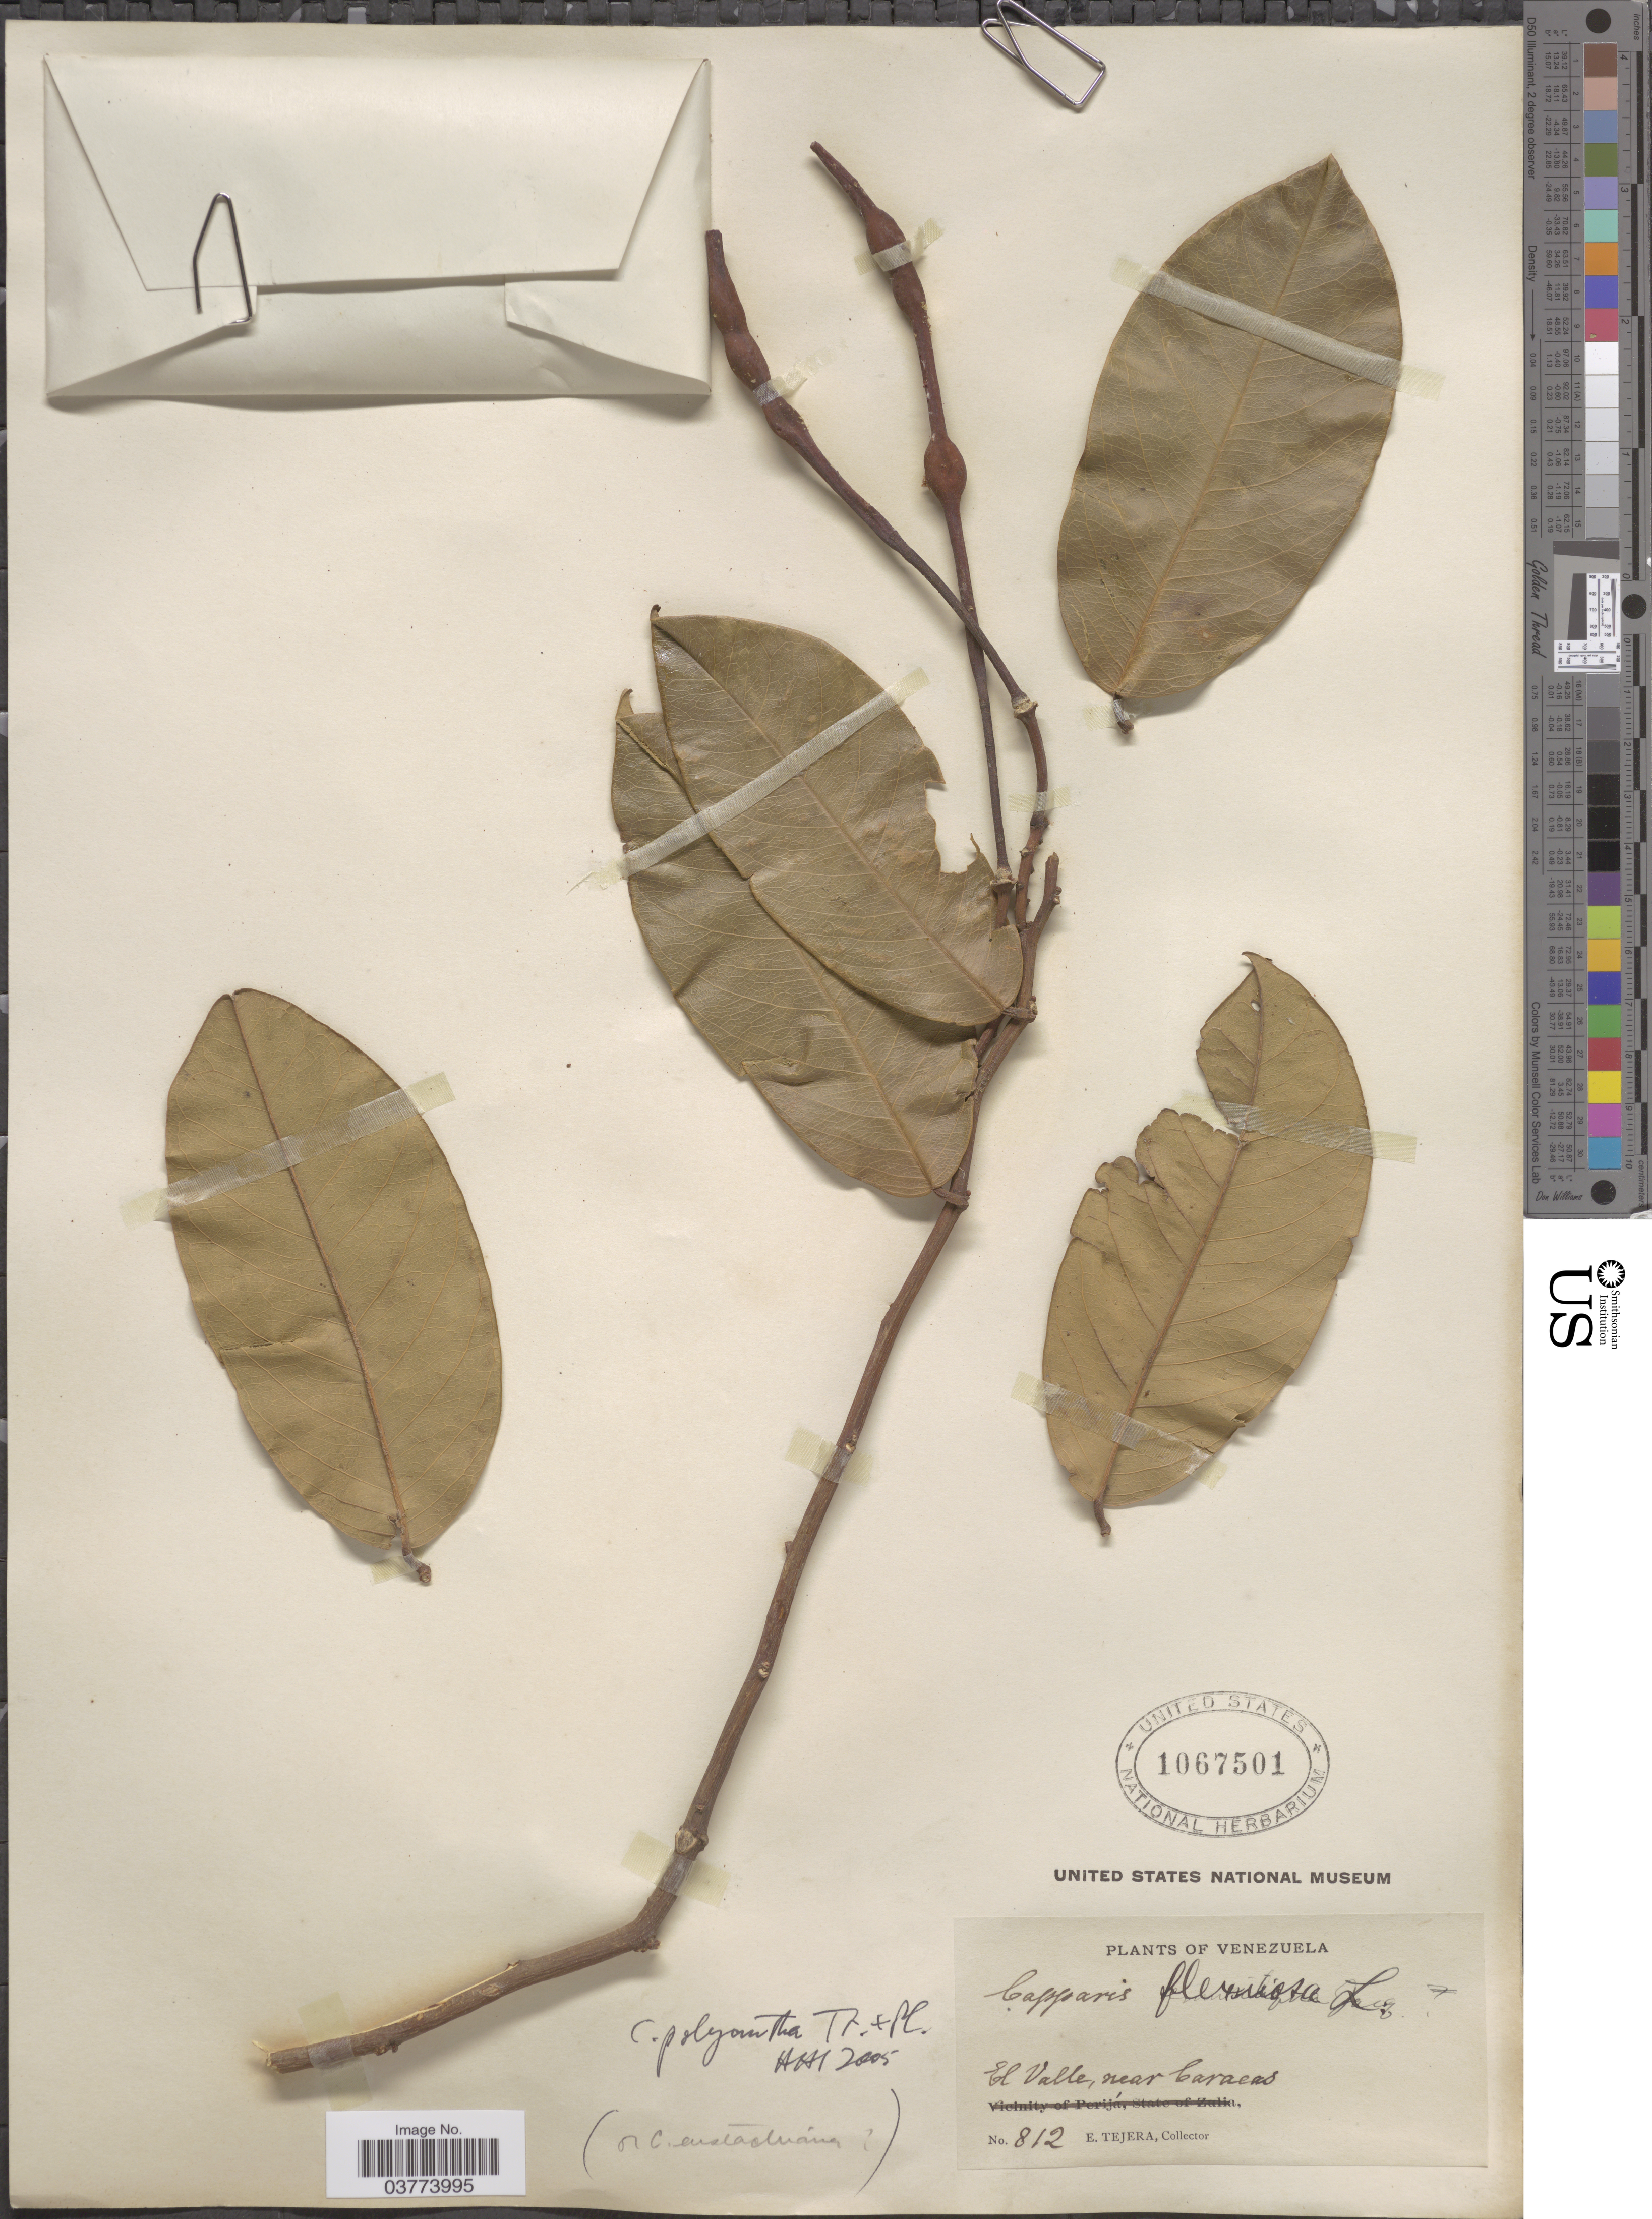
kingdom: Plantae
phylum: Tracheophyta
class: Magnoliopsida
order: Brassicales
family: Capparaceae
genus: Cynophalla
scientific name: Cynophalla polyantha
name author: (Triana & Planch.) Cornejo & Iltis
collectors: E. Tejera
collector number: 812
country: Venezuela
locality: El Valle, near Caracas.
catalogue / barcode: US 1067501